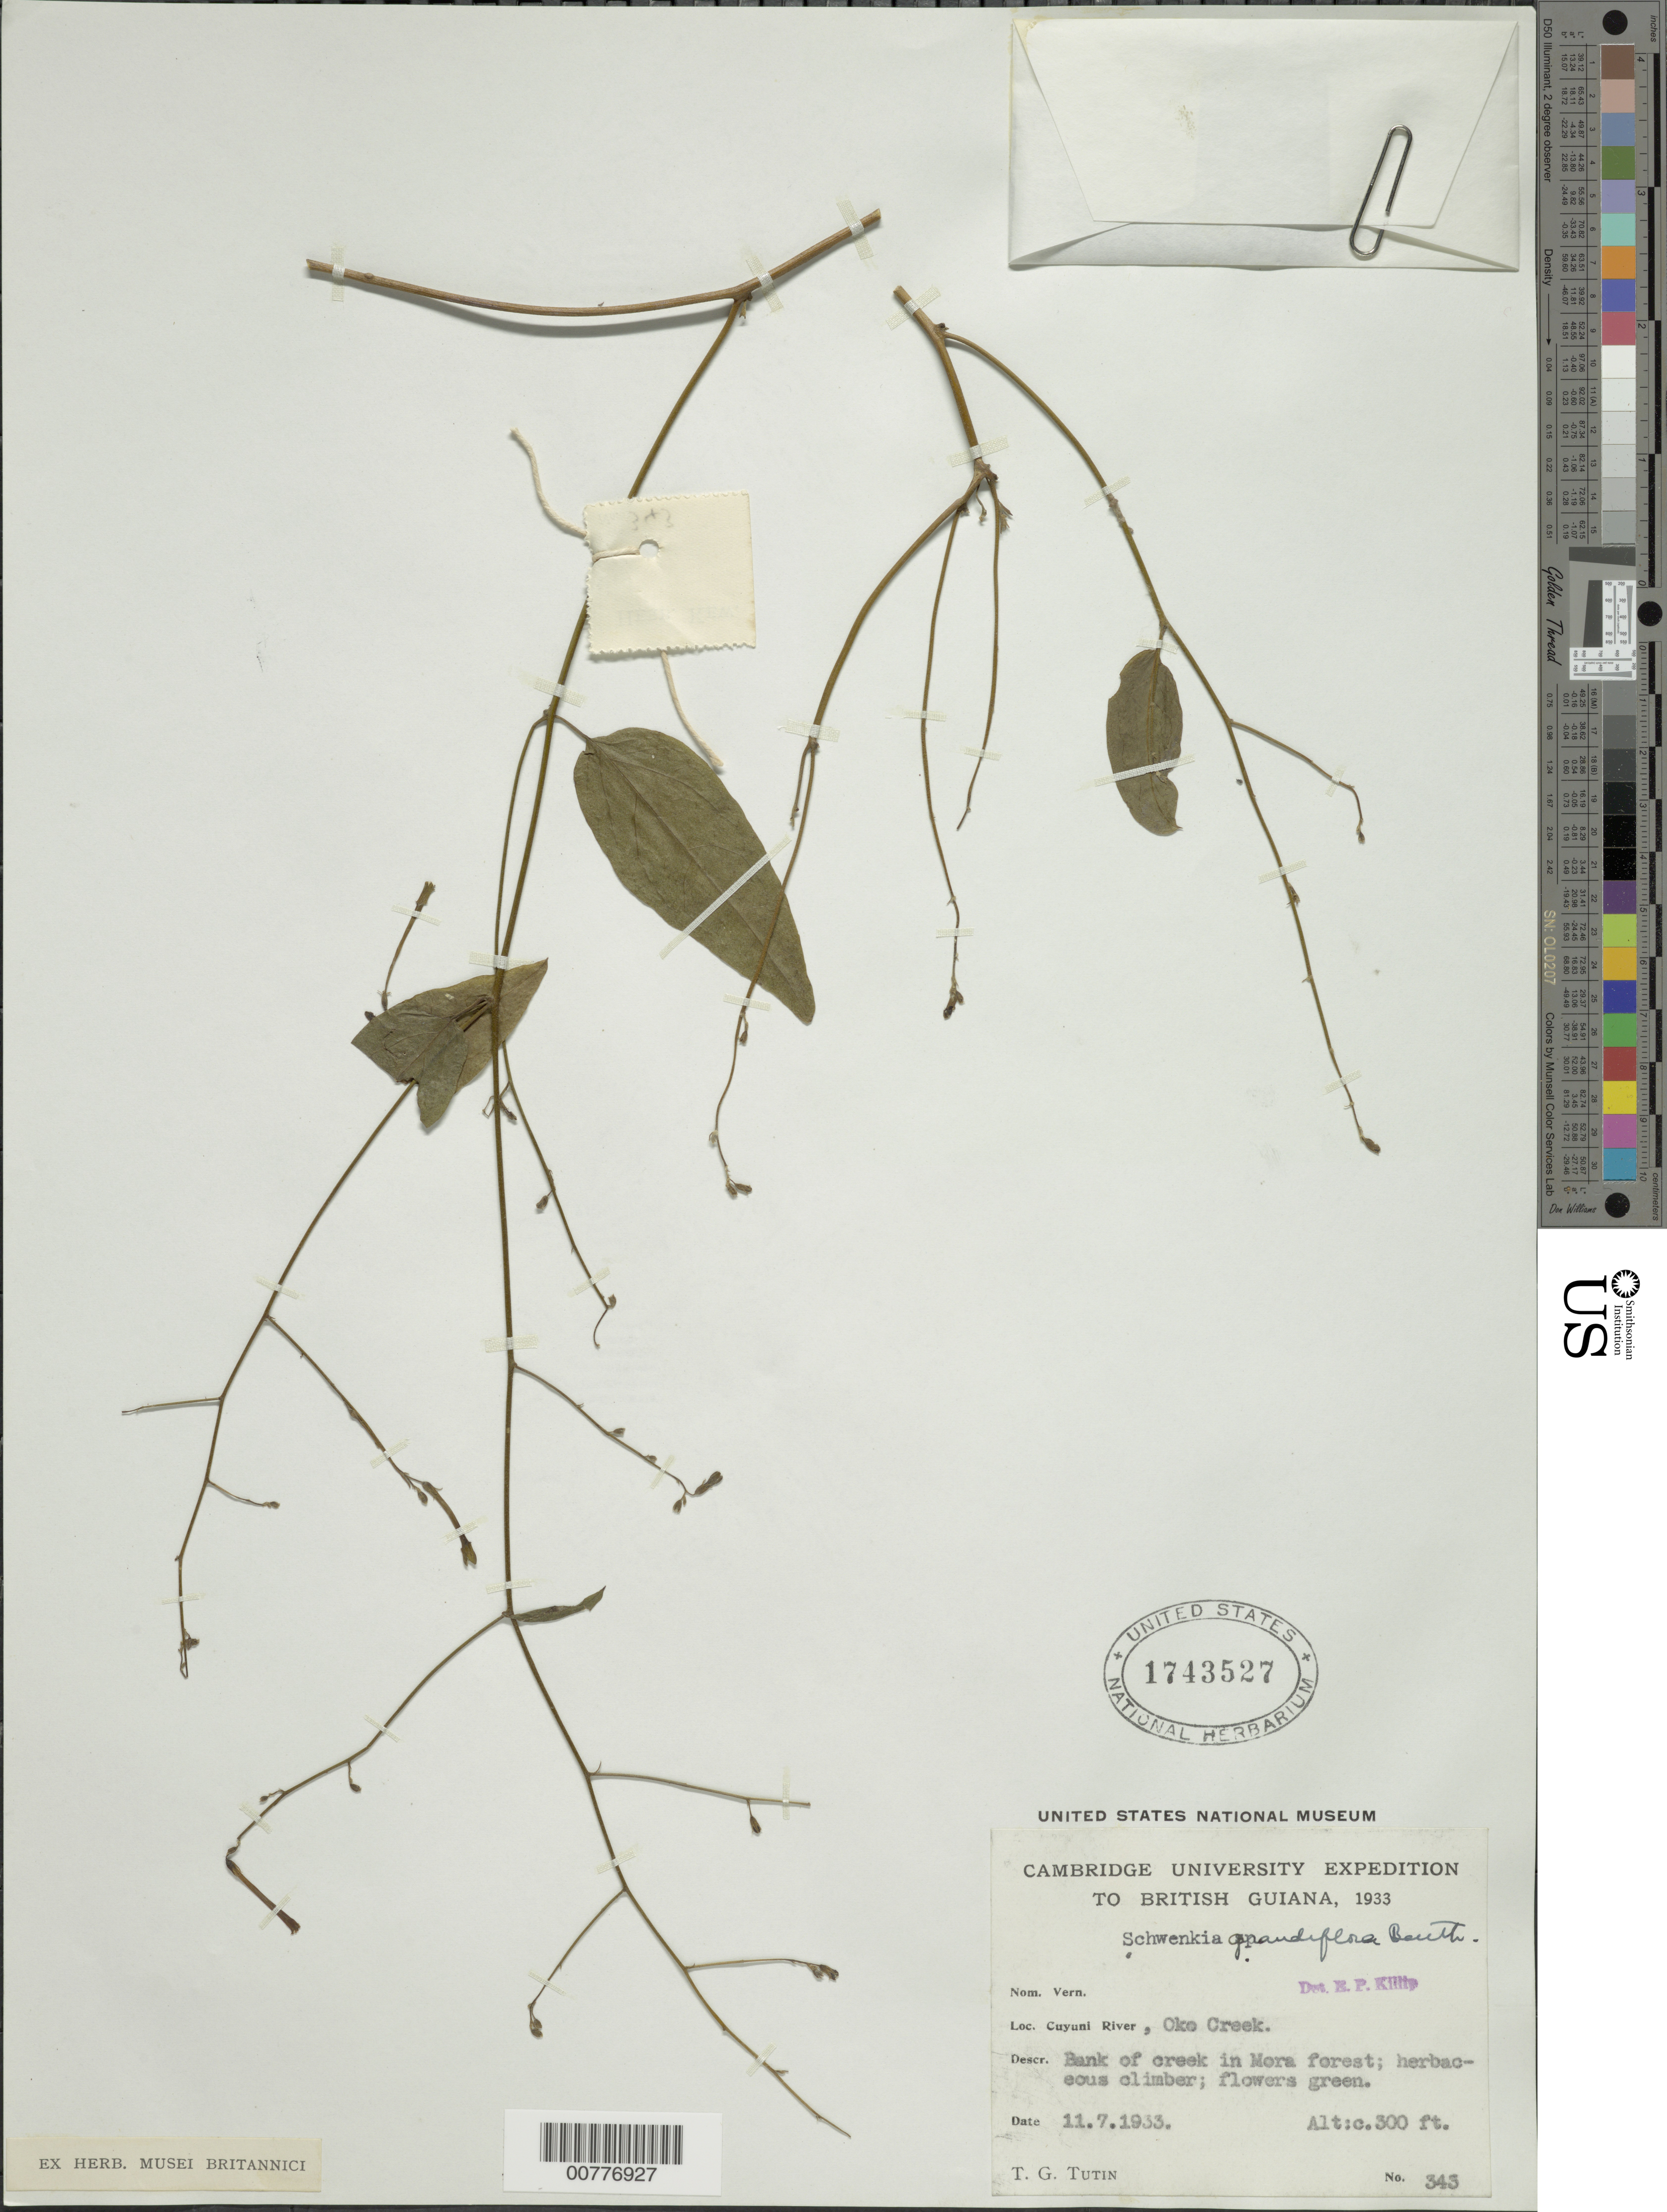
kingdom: Plantae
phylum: Tracheophyta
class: Magnoliopsida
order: Solanales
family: Solanaceae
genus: Schwenckia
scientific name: Schwenckia grandiflora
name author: Benth.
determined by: Killip, Ellsworth P.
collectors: T. G. Tutin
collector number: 343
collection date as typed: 11-Jul-33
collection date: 1933-07-11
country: Guyana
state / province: Cuyuni-Mazaruni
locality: Oko Creek, Cuyuni R.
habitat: Mora forest, creek bank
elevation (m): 91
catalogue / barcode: US 1743527